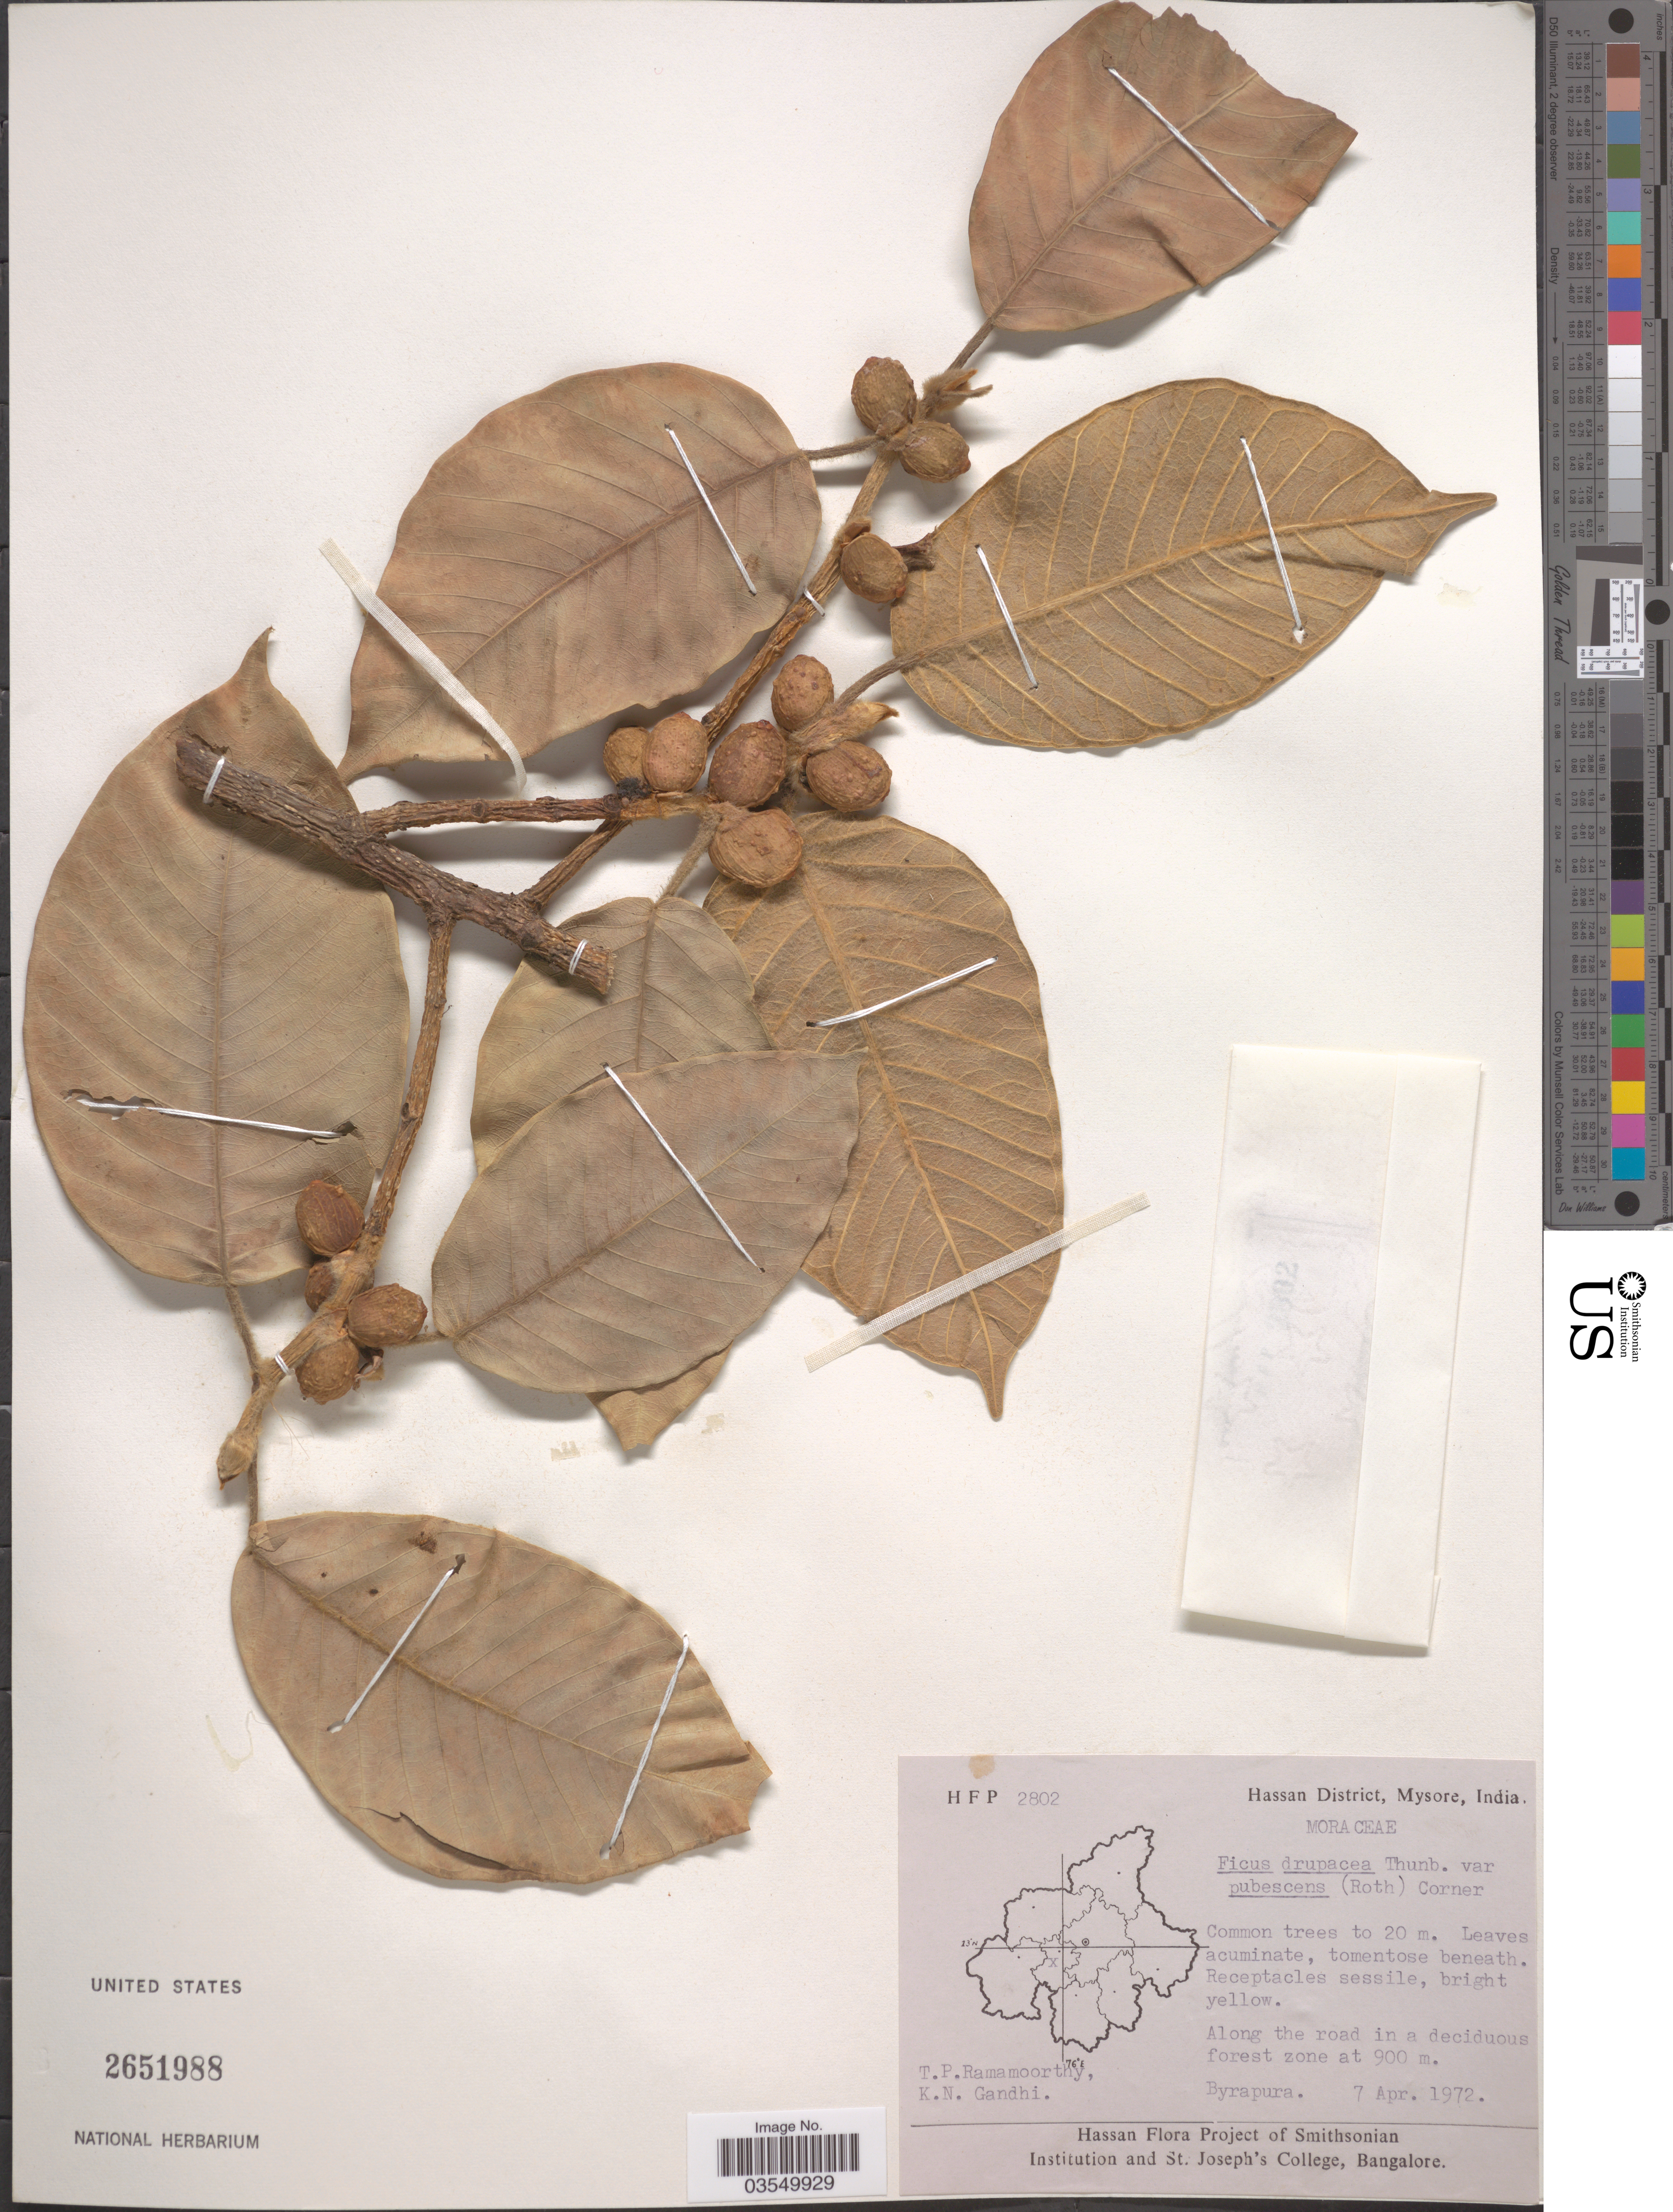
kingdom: Plantae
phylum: Tracheophyta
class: Magnoliopsida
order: Rosales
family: Moraceae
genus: Ficus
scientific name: Ficus drupacea var. pubescens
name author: (Roth) Corner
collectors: T. P. Ramamoorthy & K. N. Gandhi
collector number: H F P 2802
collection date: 1972-04-07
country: India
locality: Hassan District, Mysore. Byrapura.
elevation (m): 900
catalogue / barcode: US 2651988